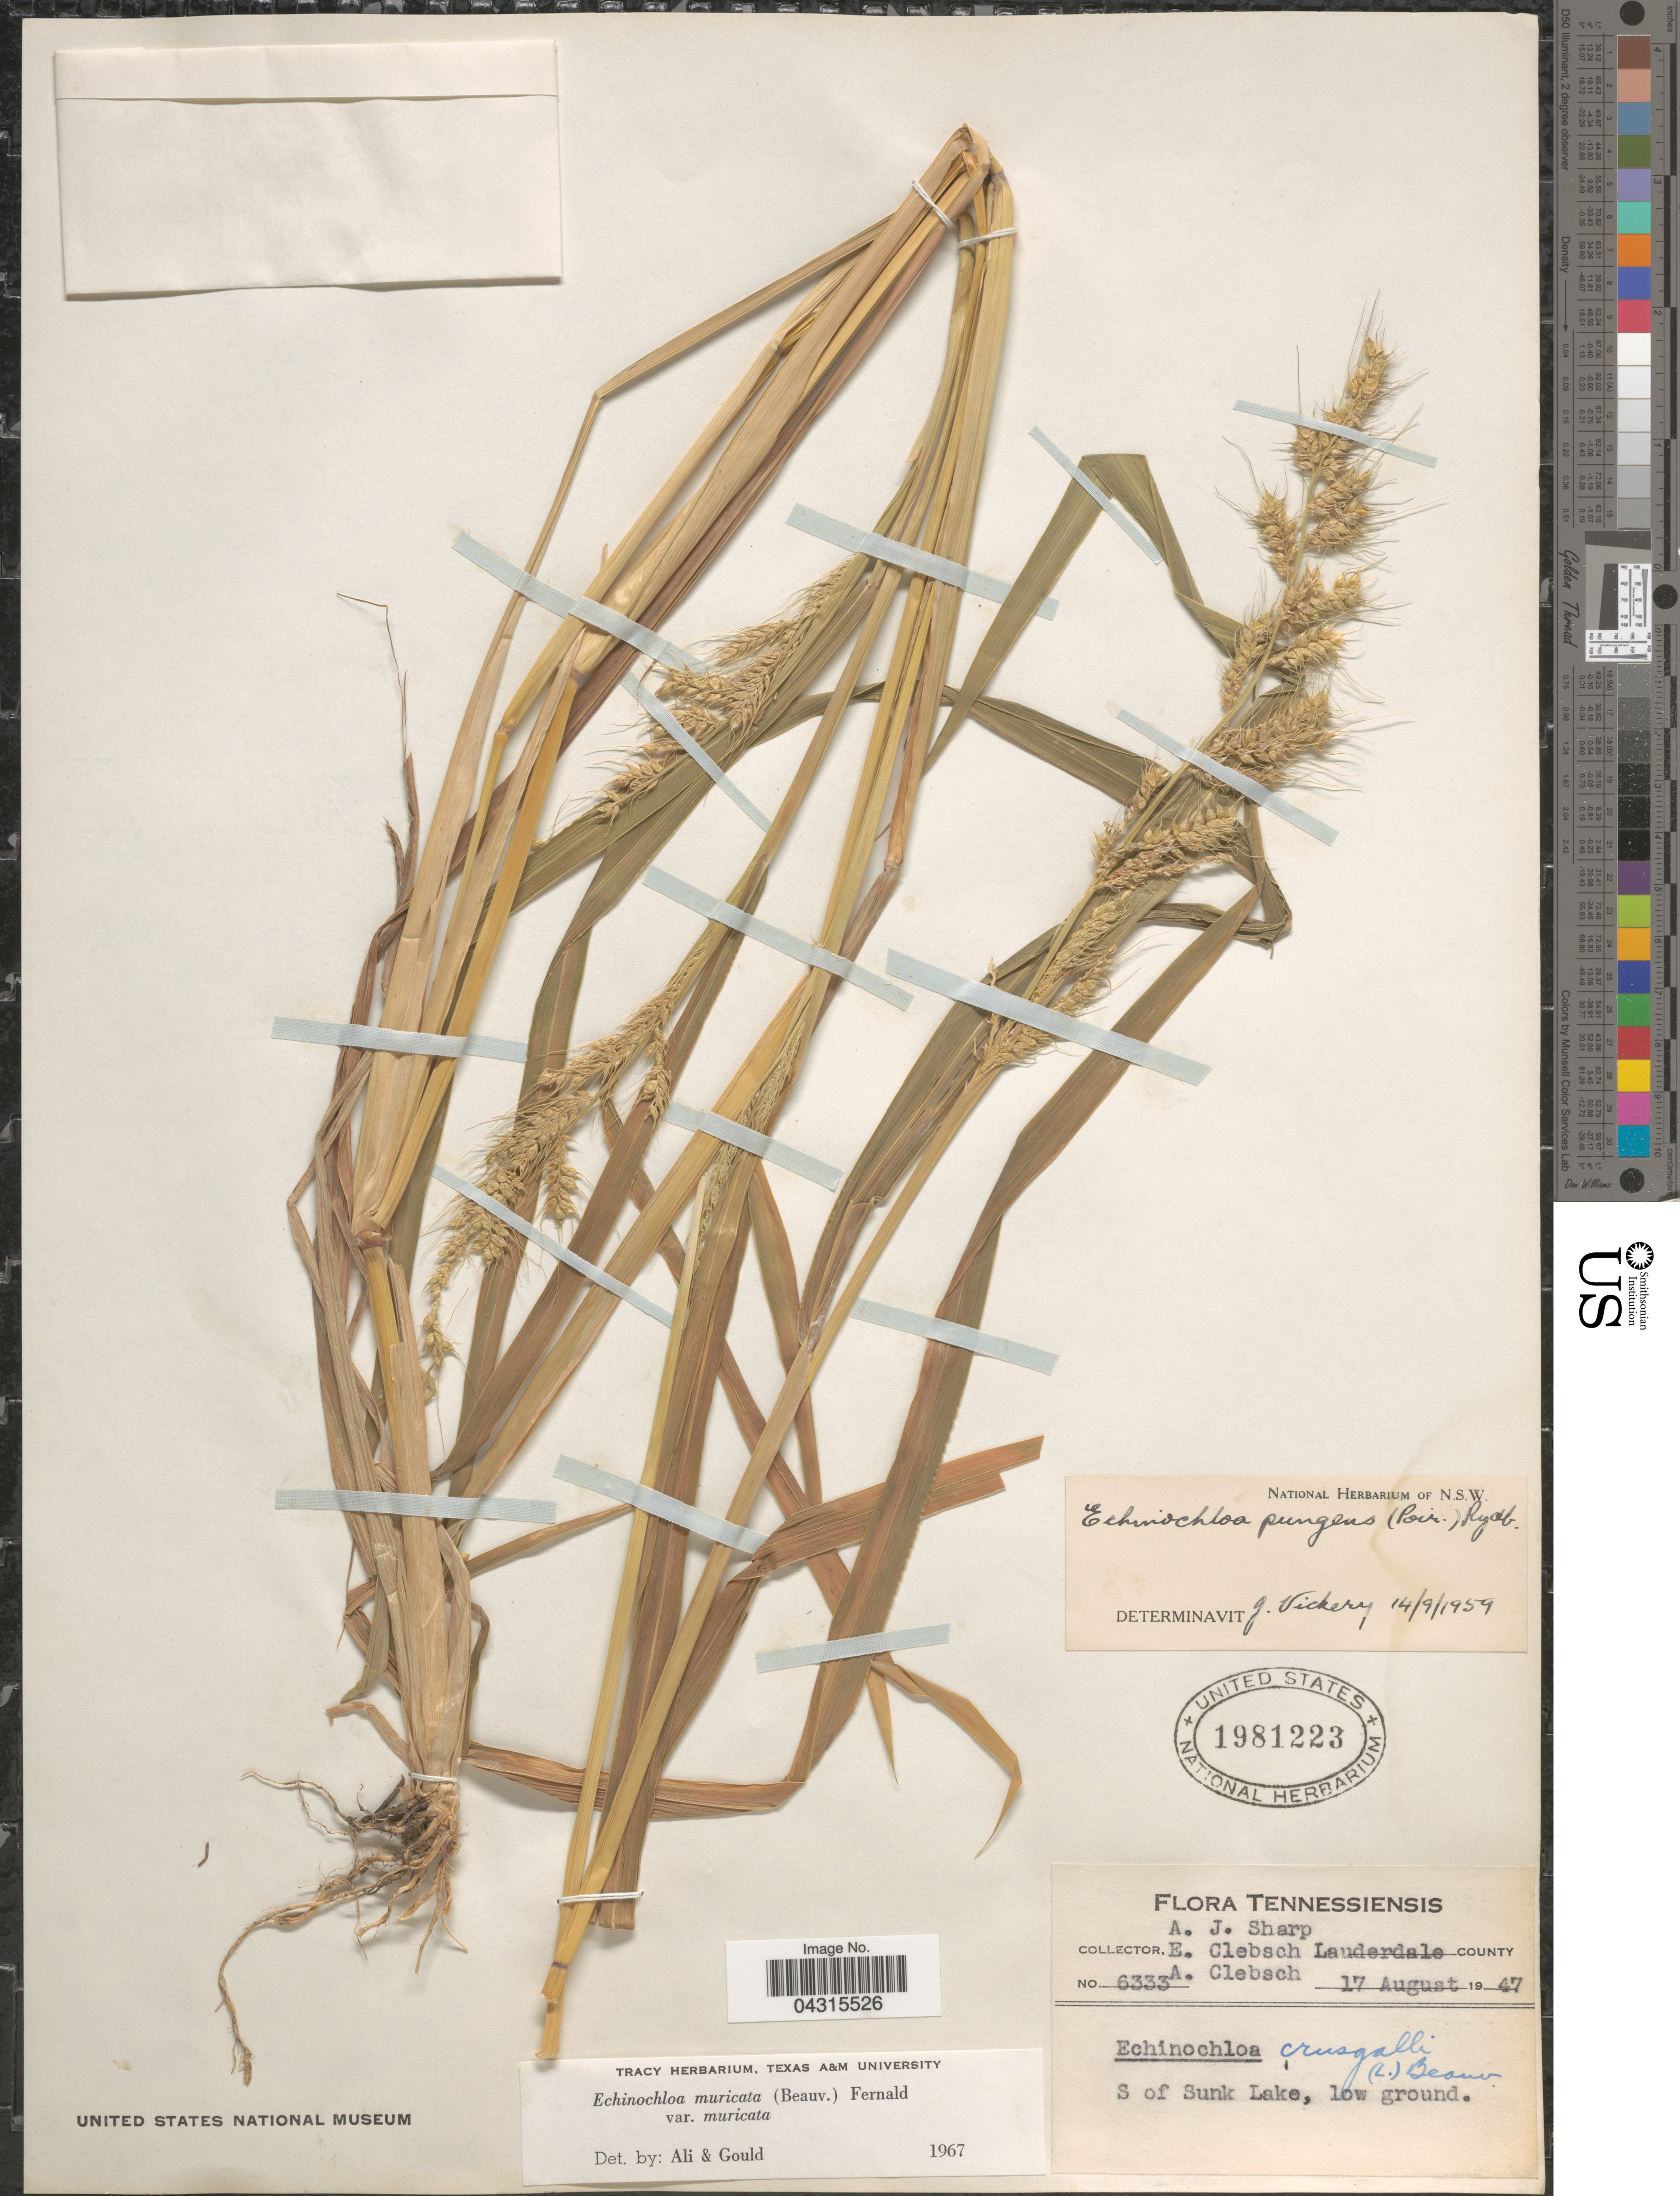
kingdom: Plantae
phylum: Tracheophyta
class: Liliopsida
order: Poales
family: Poaceae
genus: Echinochloa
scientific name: Echinochloa muricata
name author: (P. Beauv.) Fernald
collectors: A. J. Sharp, E. Clebsch & A. Clebsch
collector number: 6333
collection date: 1947-08-17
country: United States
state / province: Tennessee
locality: Lauderdale County. S of Sunk Lake, low ground.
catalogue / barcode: US 1981223